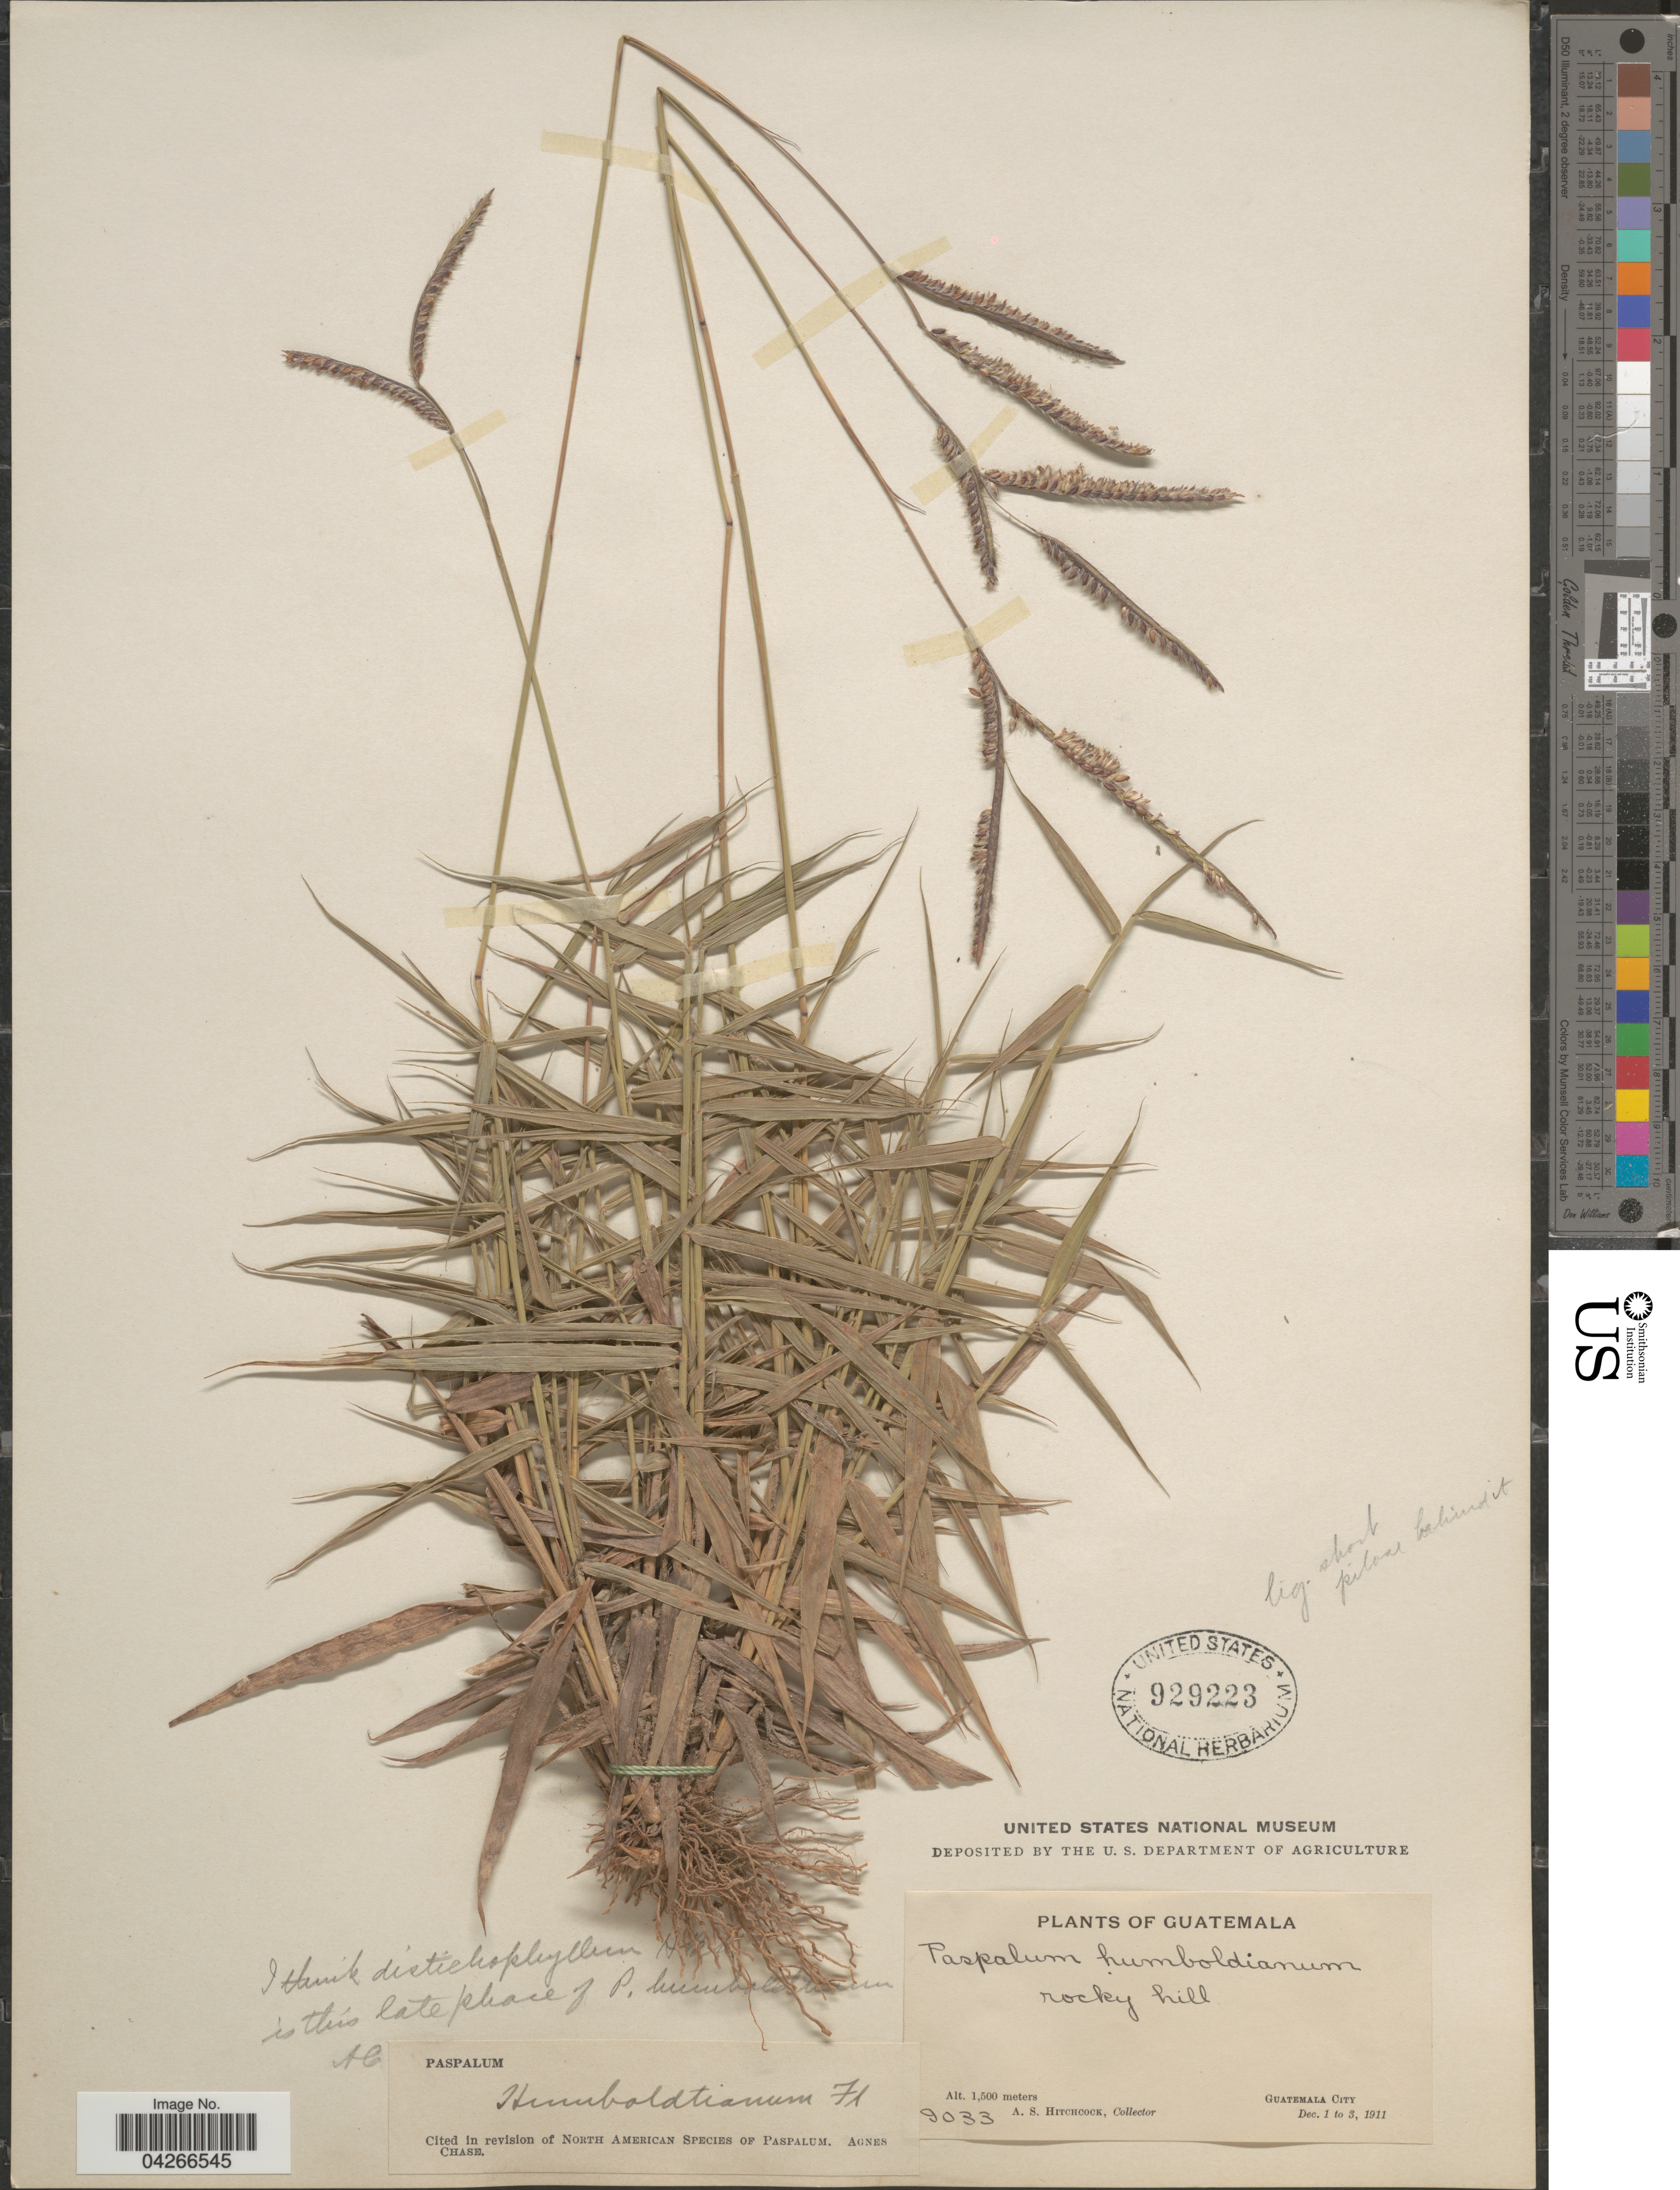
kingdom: Plantae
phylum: Tracheophyta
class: Liliopsida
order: Poales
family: Poaceae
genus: Paspalum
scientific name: Paspalum humboldtianum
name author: Flüggé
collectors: A. S. Hitchcock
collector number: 9033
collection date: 1911-12-01/1911-12-03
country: Guatemala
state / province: Guatemala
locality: Rocky hill. Guatemala City.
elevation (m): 1500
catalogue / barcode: US 929223